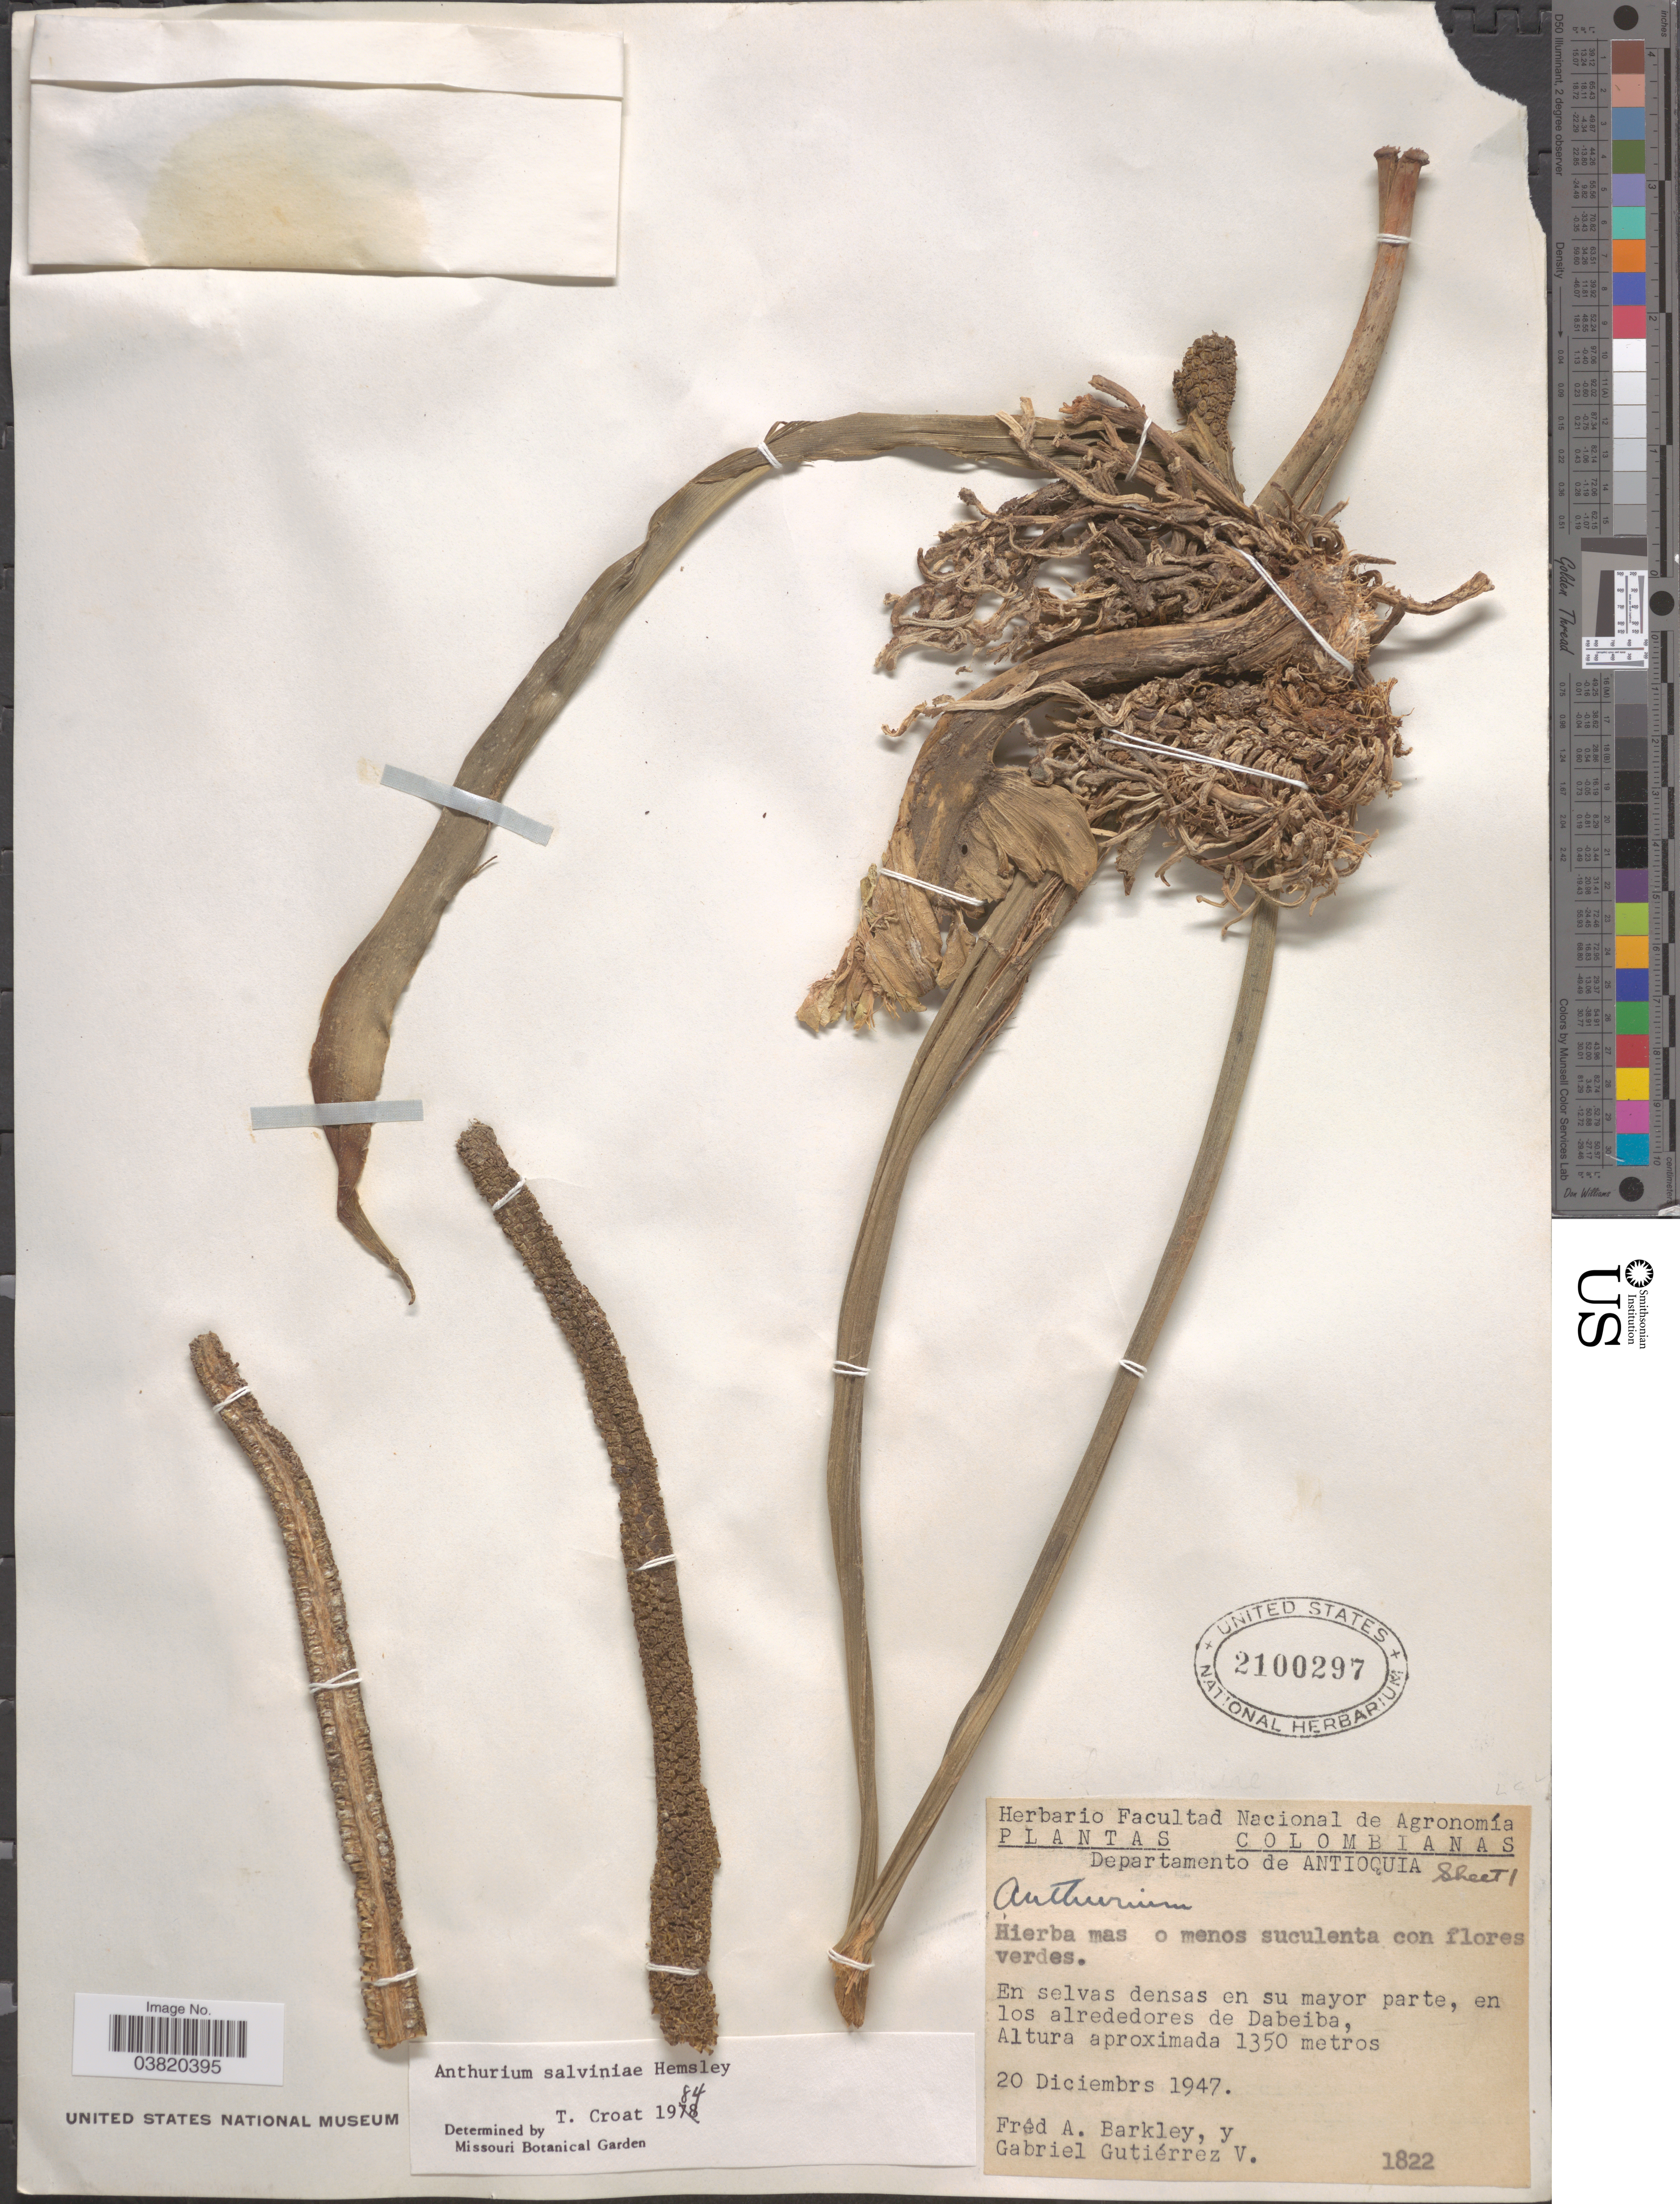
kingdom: Plantae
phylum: Tracheophyta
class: Liliopsida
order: Alismatales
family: Araceae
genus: Anthurium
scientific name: Anthurium salvinii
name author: Hemsl.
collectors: F. A. Barkley & G. Gutiérrez V.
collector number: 1822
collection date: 1947-12-20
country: Colombia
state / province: Antioquia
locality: Departamento de Antioquia. En los alrededores de Dabeiba.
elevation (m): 1350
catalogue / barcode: US 2100297